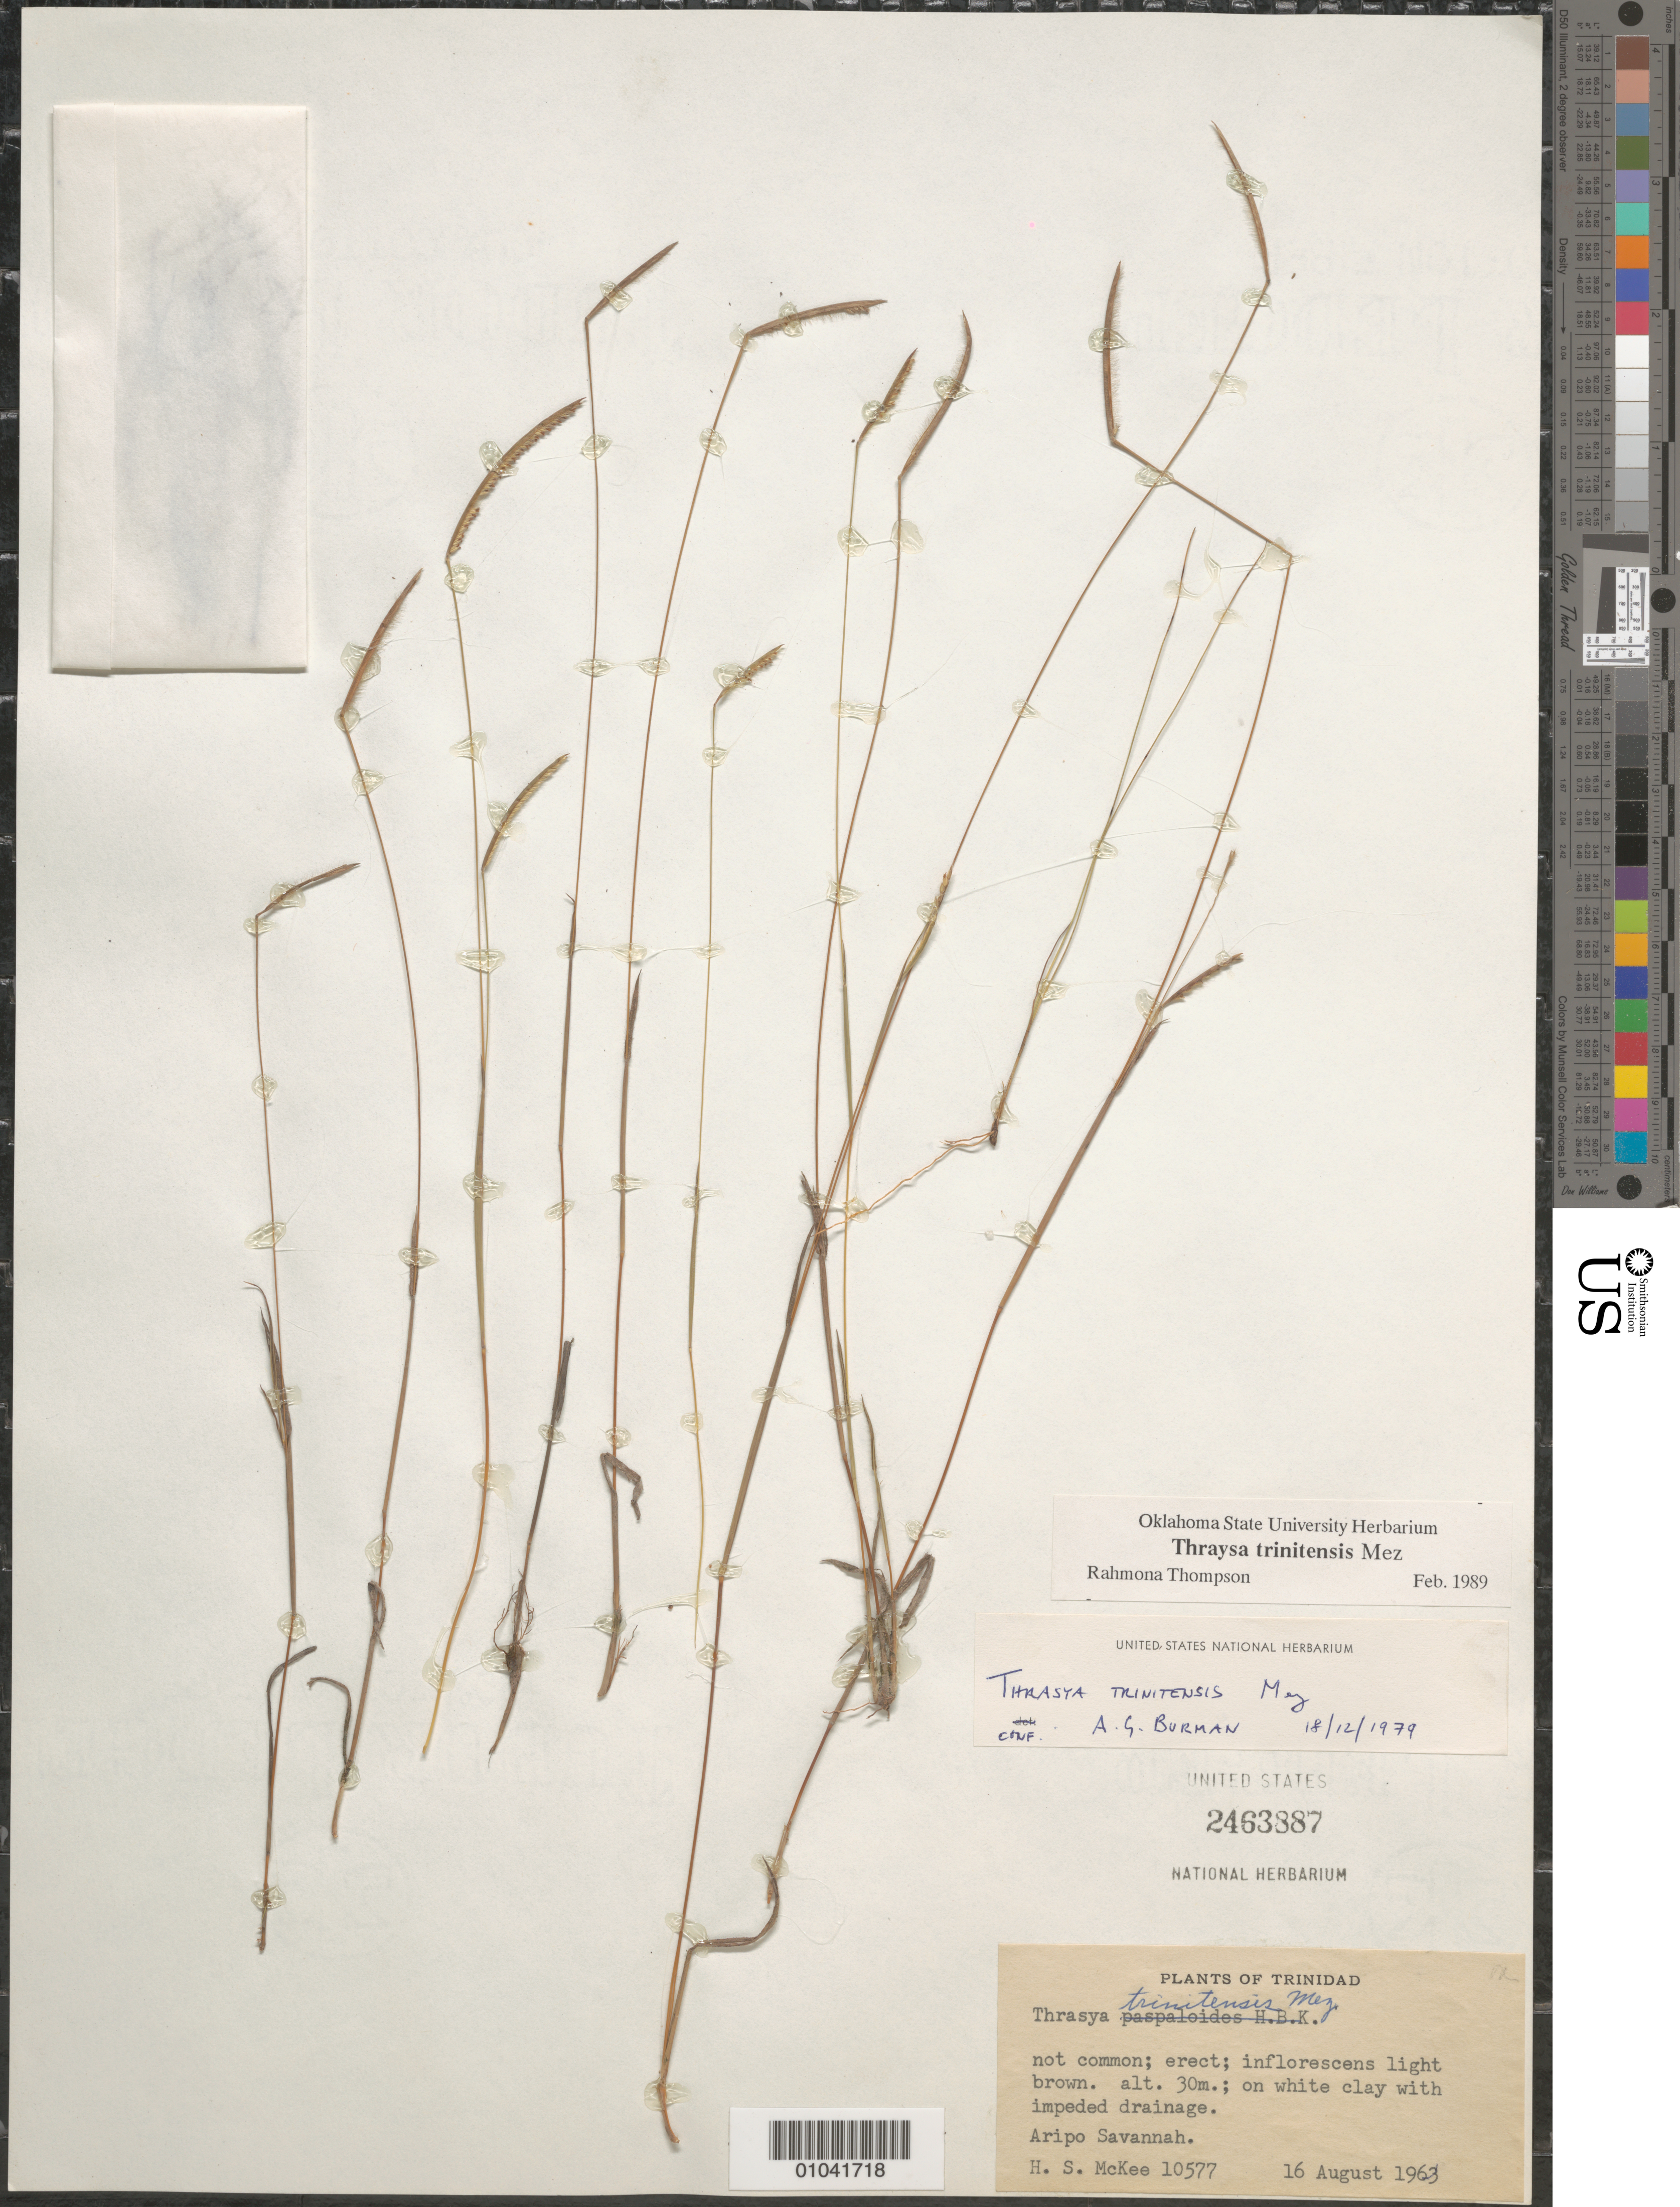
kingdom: Plantae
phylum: Tracheophyta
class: Liliopsida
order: Poales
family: Poaceae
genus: Paspalum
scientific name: Paspalum trinitense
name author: (Mez) S. Denham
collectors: H. S. McKee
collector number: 10577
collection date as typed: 16 Aug 1963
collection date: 1963-08-16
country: Trinidad and Tobago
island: Trinidad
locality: Aripo Savannah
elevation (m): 30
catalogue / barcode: US 2463887